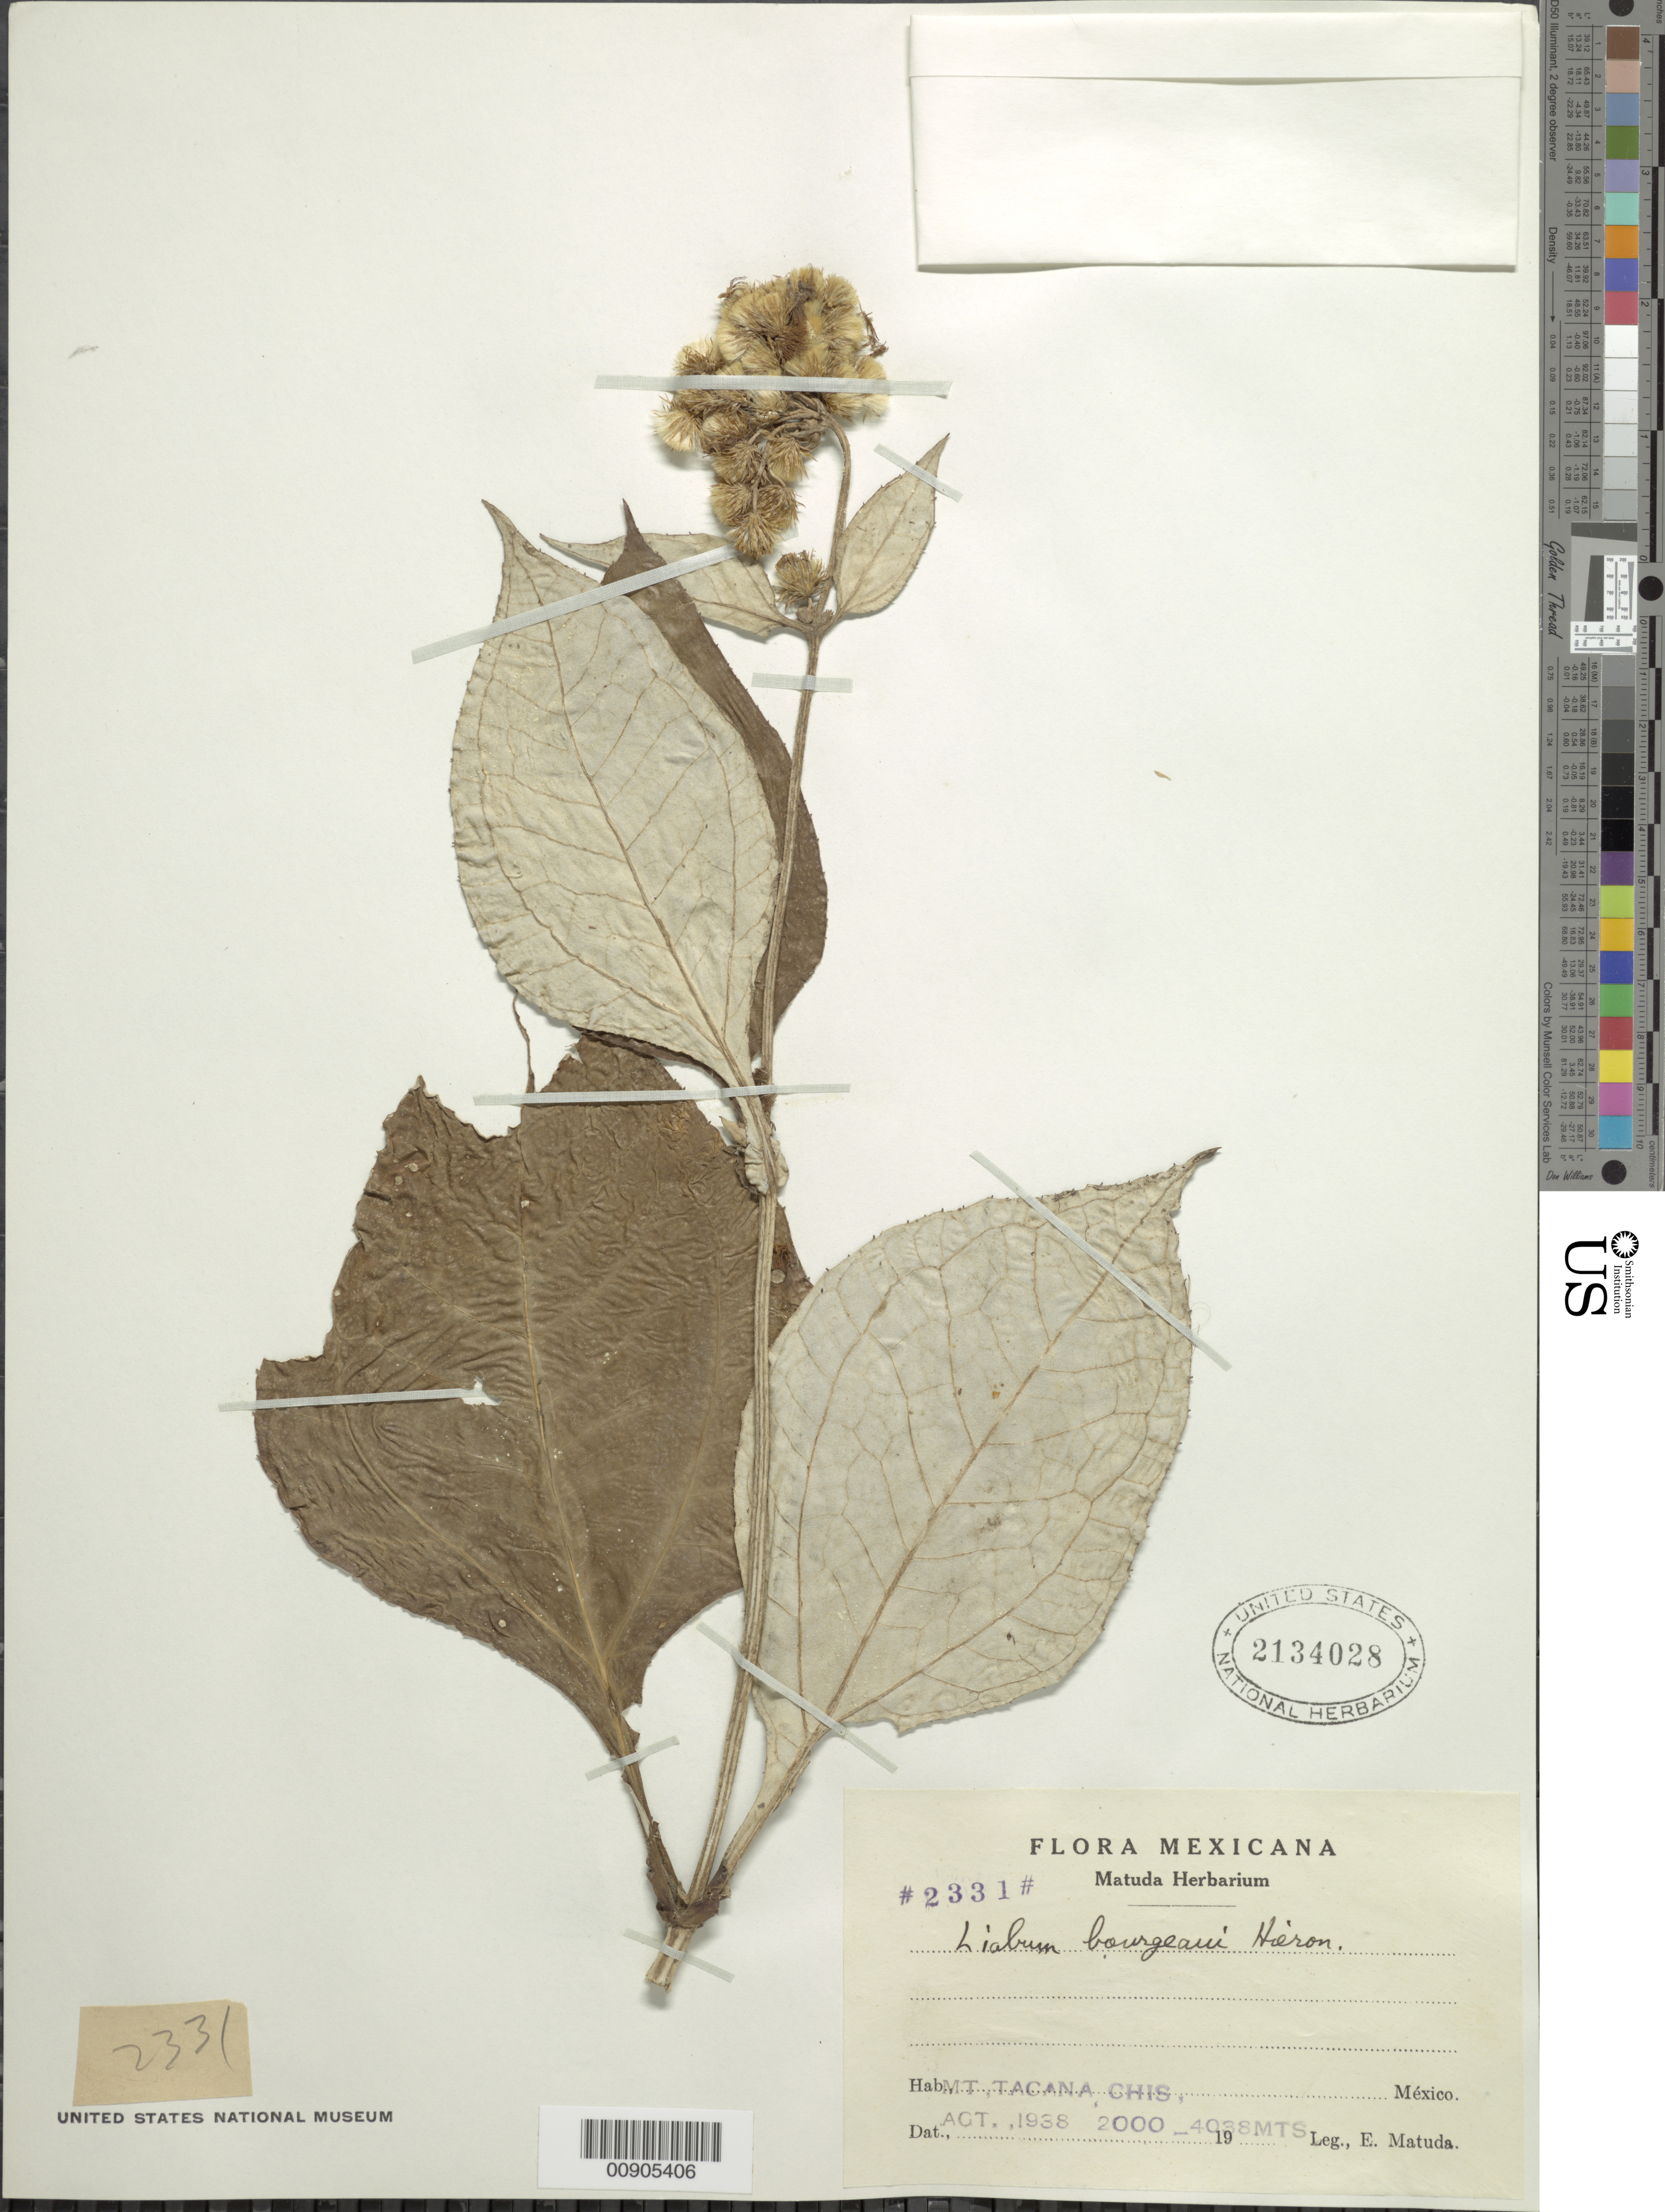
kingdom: Plantae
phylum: Tracheophyta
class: Magnoliopsida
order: Asterales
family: Asteraceae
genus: Liabum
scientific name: Liabum bourgeaui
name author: Hieron.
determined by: Robinson, Harold E., (US)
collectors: E. Matuda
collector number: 2331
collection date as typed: August 1938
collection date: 1938-08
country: Mexico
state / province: Chiapas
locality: Mt. Tacana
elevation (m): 2000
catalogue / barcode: US 2134028